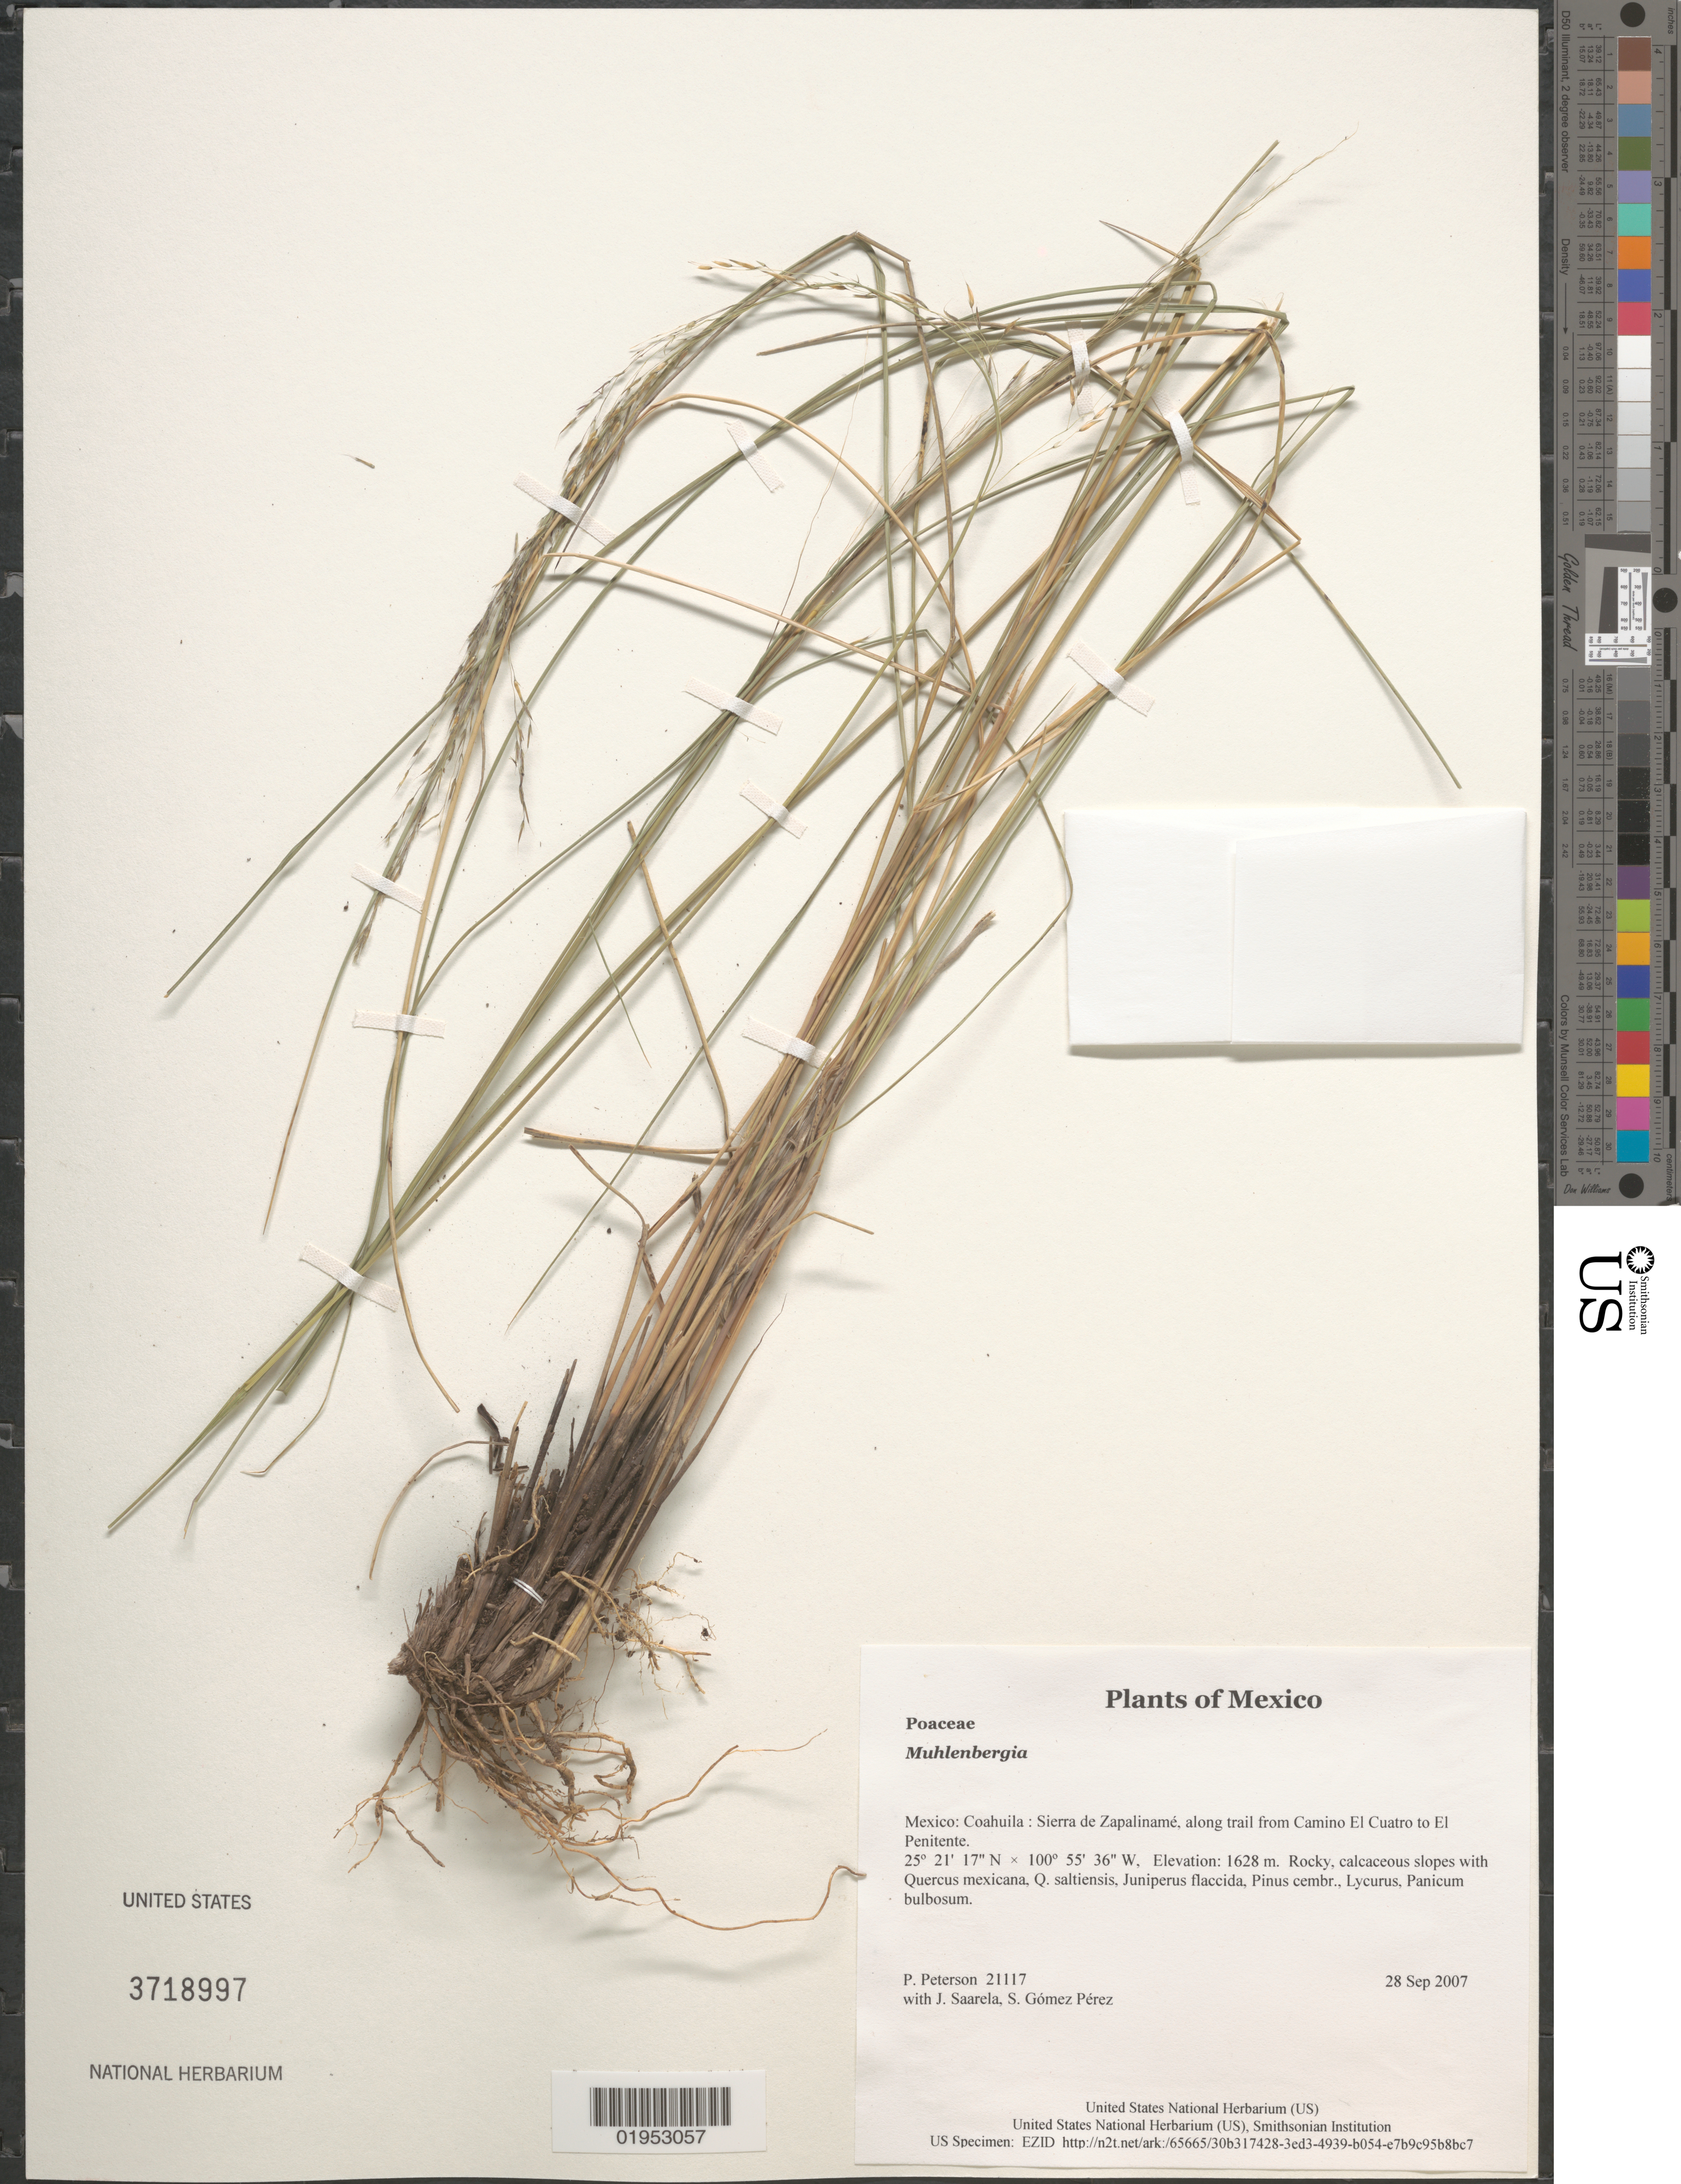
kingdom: Plantae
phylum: Tracheophyta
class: Liliopsida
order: Poales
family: Poaceae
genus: Muhlenbergia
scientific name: Muhlenbergia sp.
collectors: P. M. Peterson, J. Saarela & S. Gómez Pérez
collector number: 21117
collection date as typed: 28 Sep. 2007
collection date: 2007-09-28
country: Mexico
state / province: Coahuila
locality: Sierra de Zapalinamé, along trail from Camino El Cuatro to El Penitente.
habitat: Rocky, calcaceous slopes with Quercus mexicana, Q. saltiensis, Juniperus flaccida, Pinus cembr., Lycurus, Panicum bulbosum.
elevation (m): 1628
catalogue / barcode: US 3718997